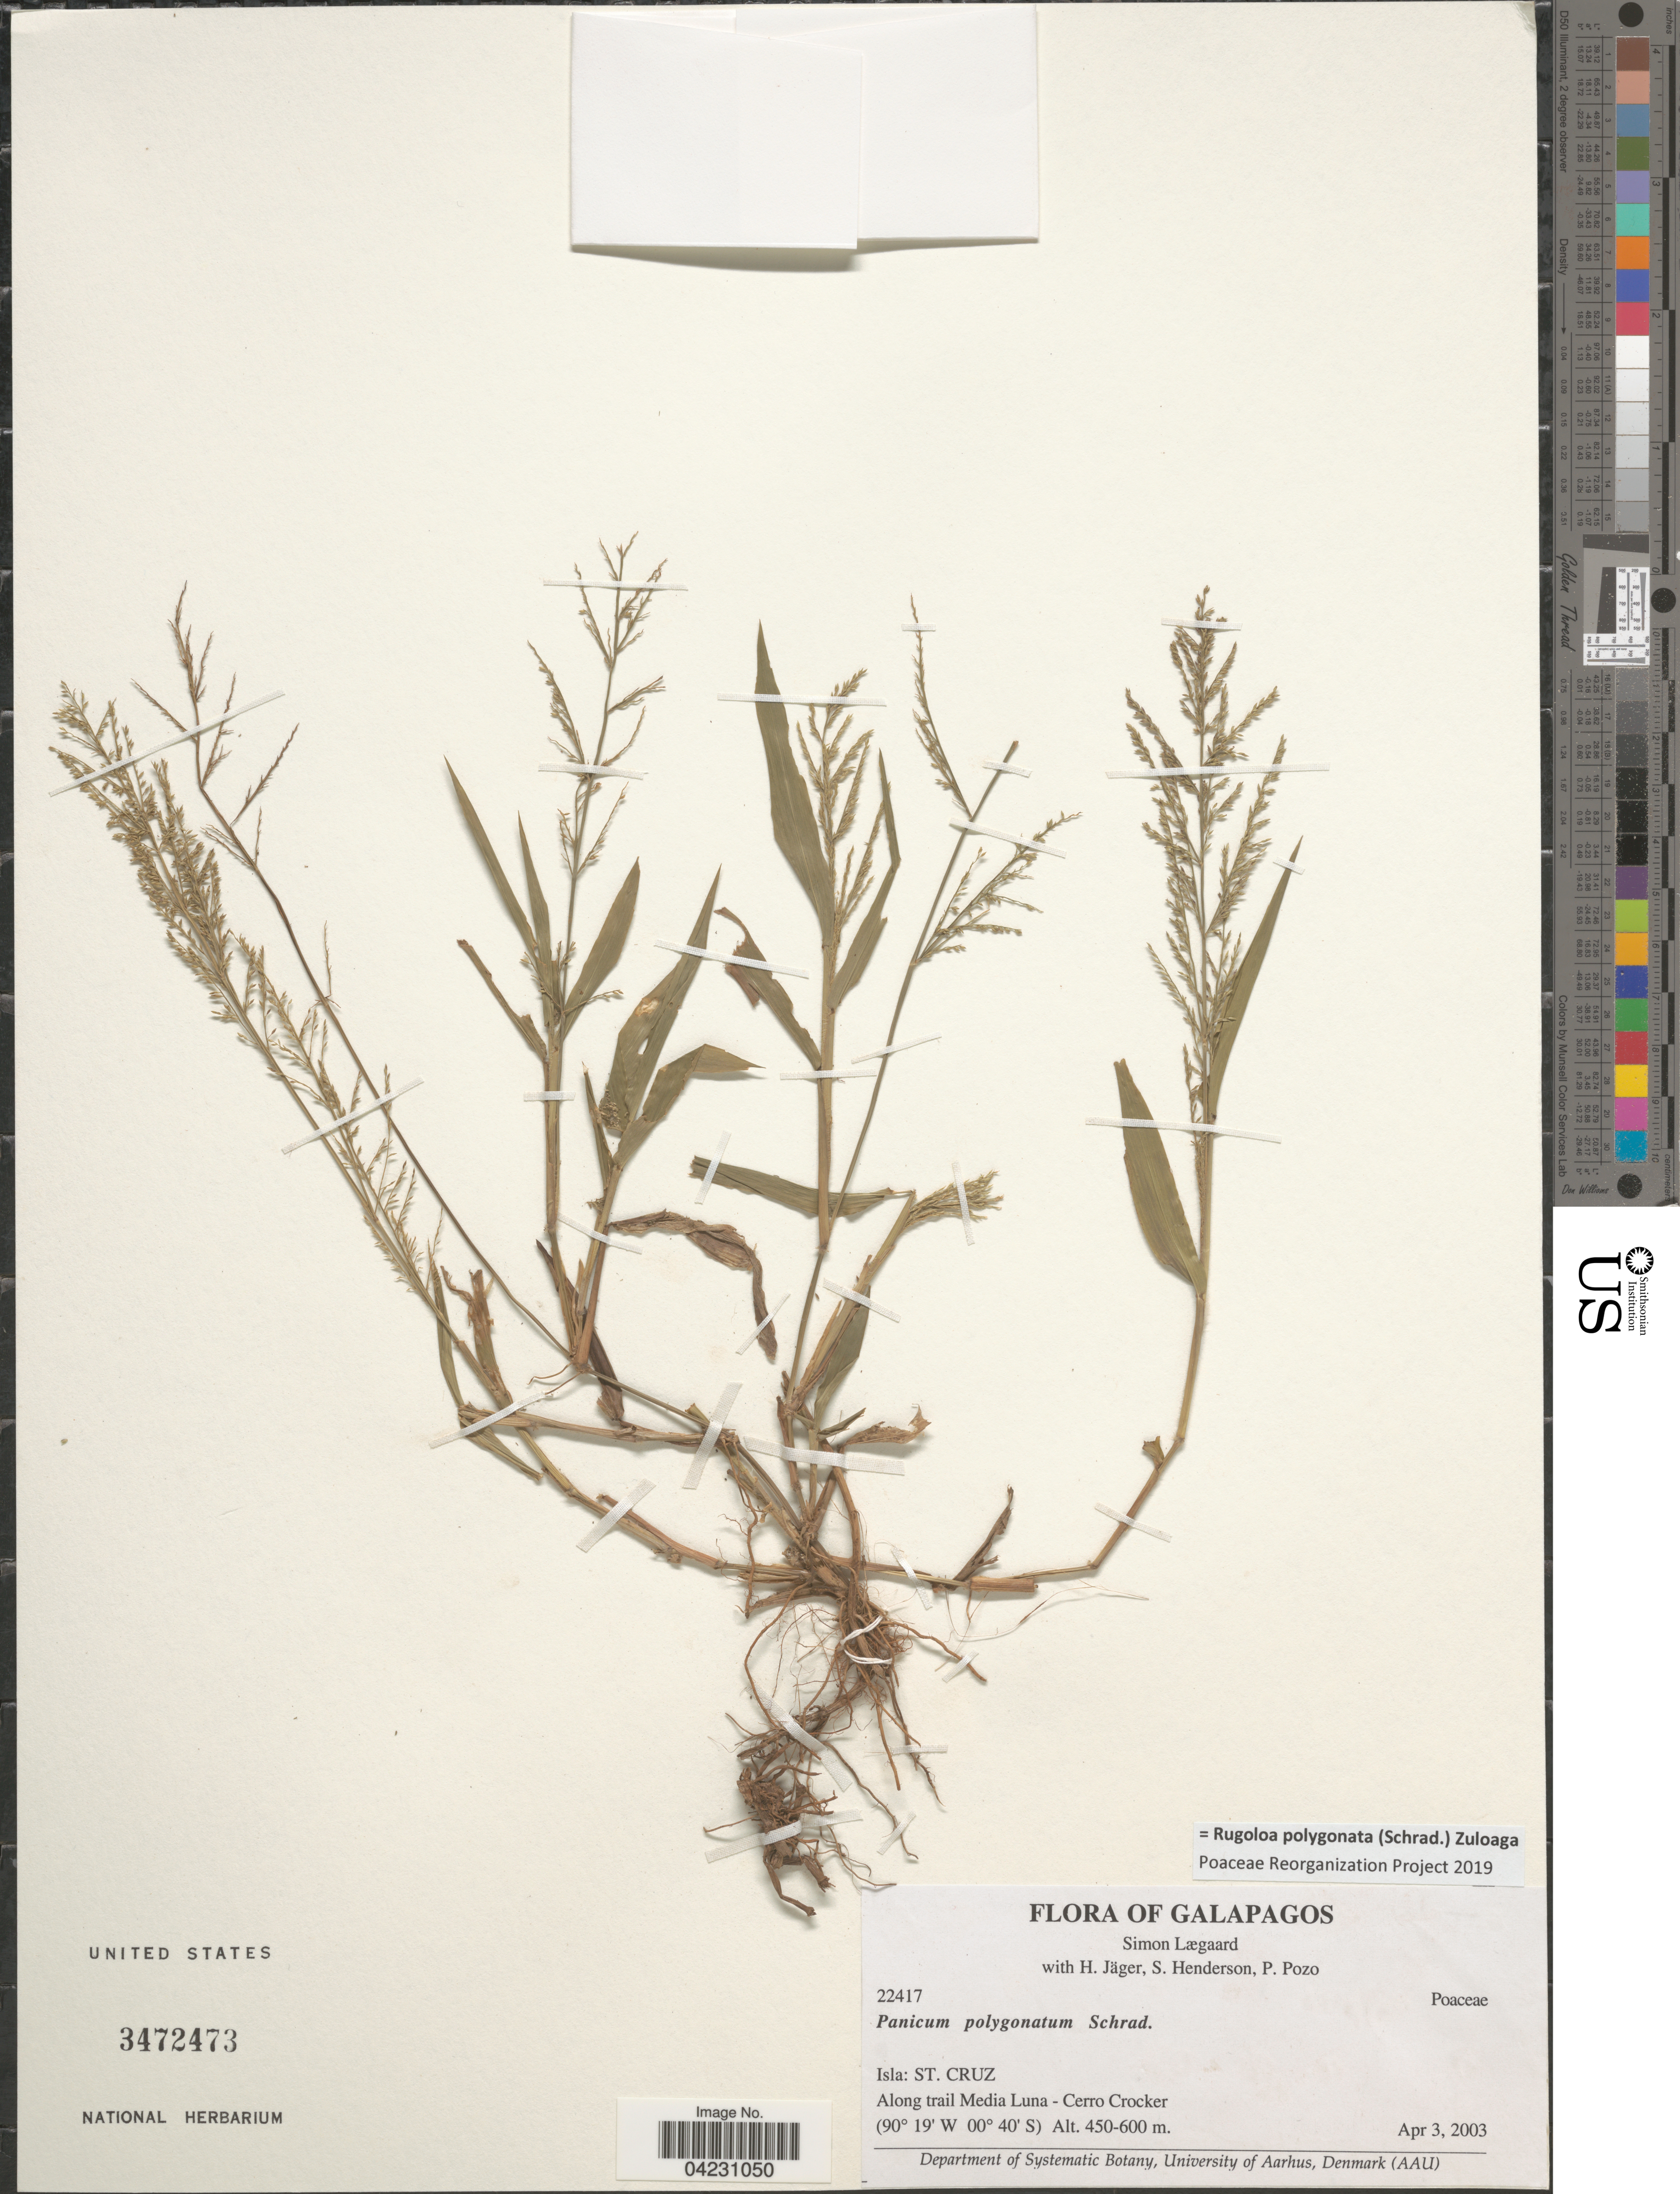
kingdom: Plantae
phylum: Tracheophyta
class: Liliopsida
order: Poales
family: Poaceae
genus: Rugoloa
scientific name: Rugoloa polygonata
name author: (Schrad.) Zuloaga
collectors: S. Lægaard, H. Jäger, S. Henderson & P. Pozo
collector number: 22417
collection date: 2003-04-03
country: Ecuador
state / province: Colón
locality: Galapagos. Isla: St. Cruz. Along trail Media Luna - Cerro Crocker.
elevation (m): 450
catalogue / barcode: US 3472473